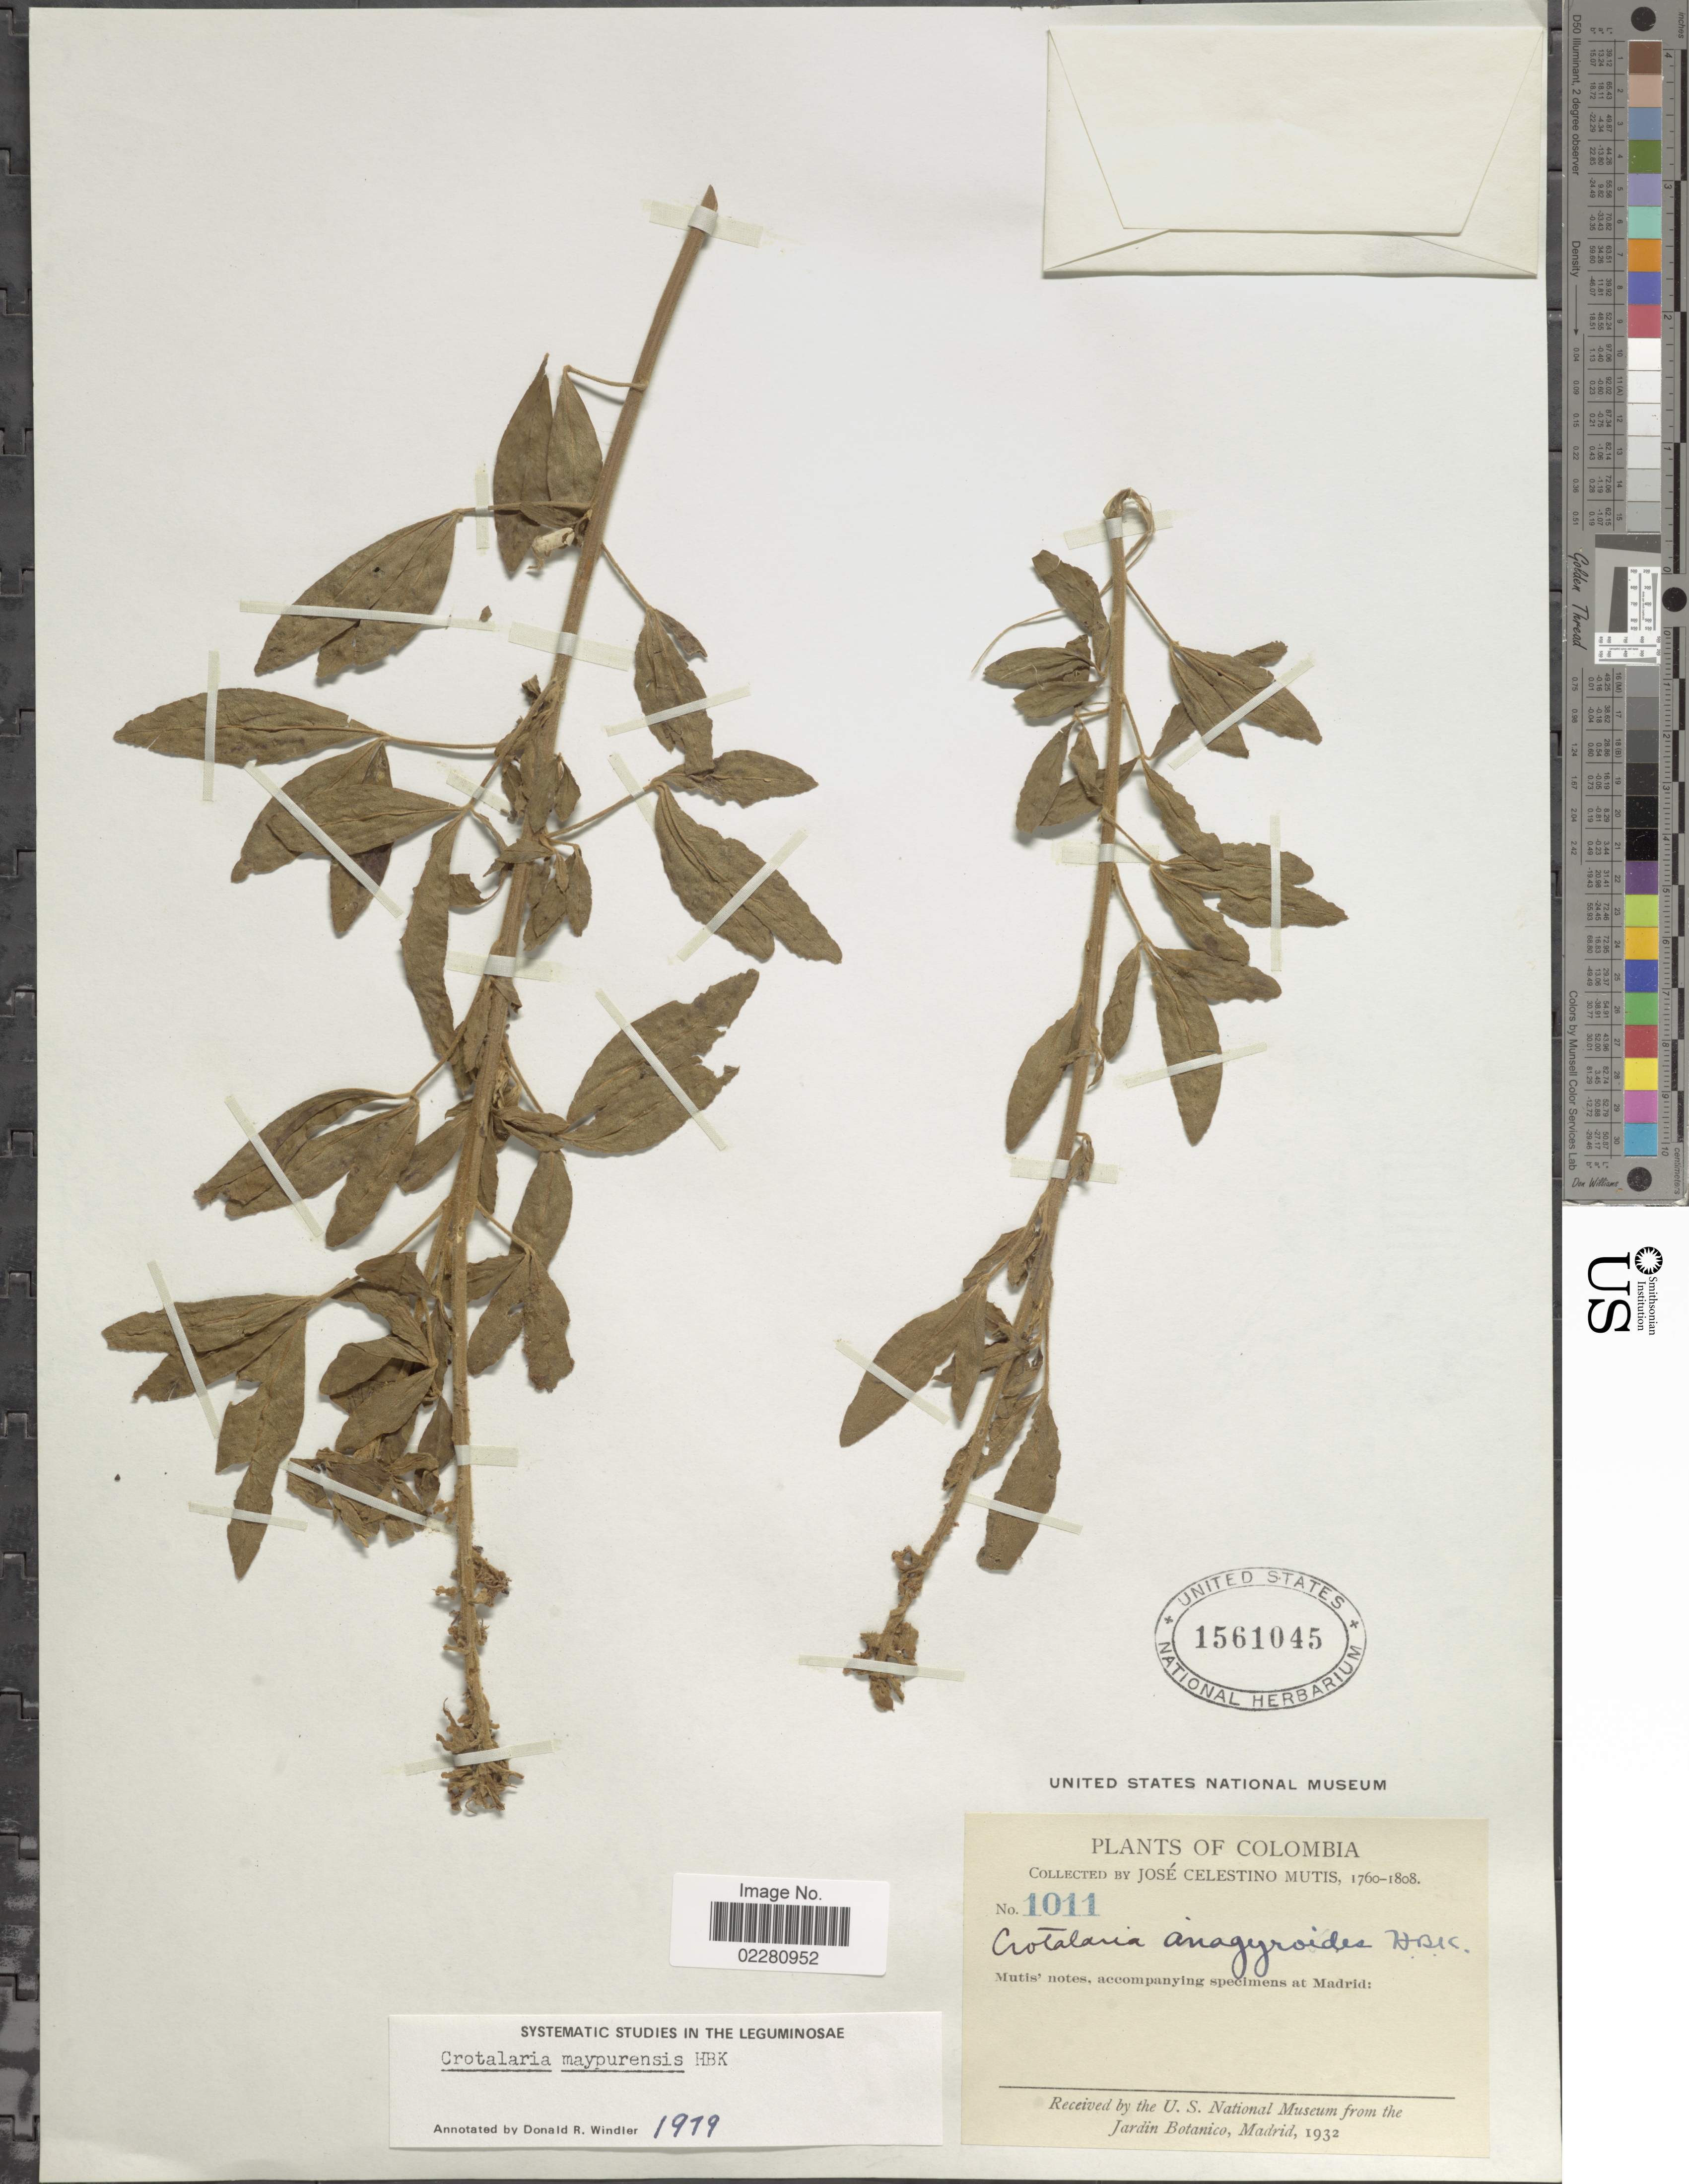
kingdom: Plantae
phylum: Tracheophyta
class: Magnoliopsida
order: Fabales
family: Fabaceae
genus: Crotalaria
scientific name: Crotalaria maypurensis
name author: Kunth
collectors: J. C. B. Mutis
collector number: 1011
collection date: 1760/1808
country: Colombia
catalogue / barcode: US 1561045